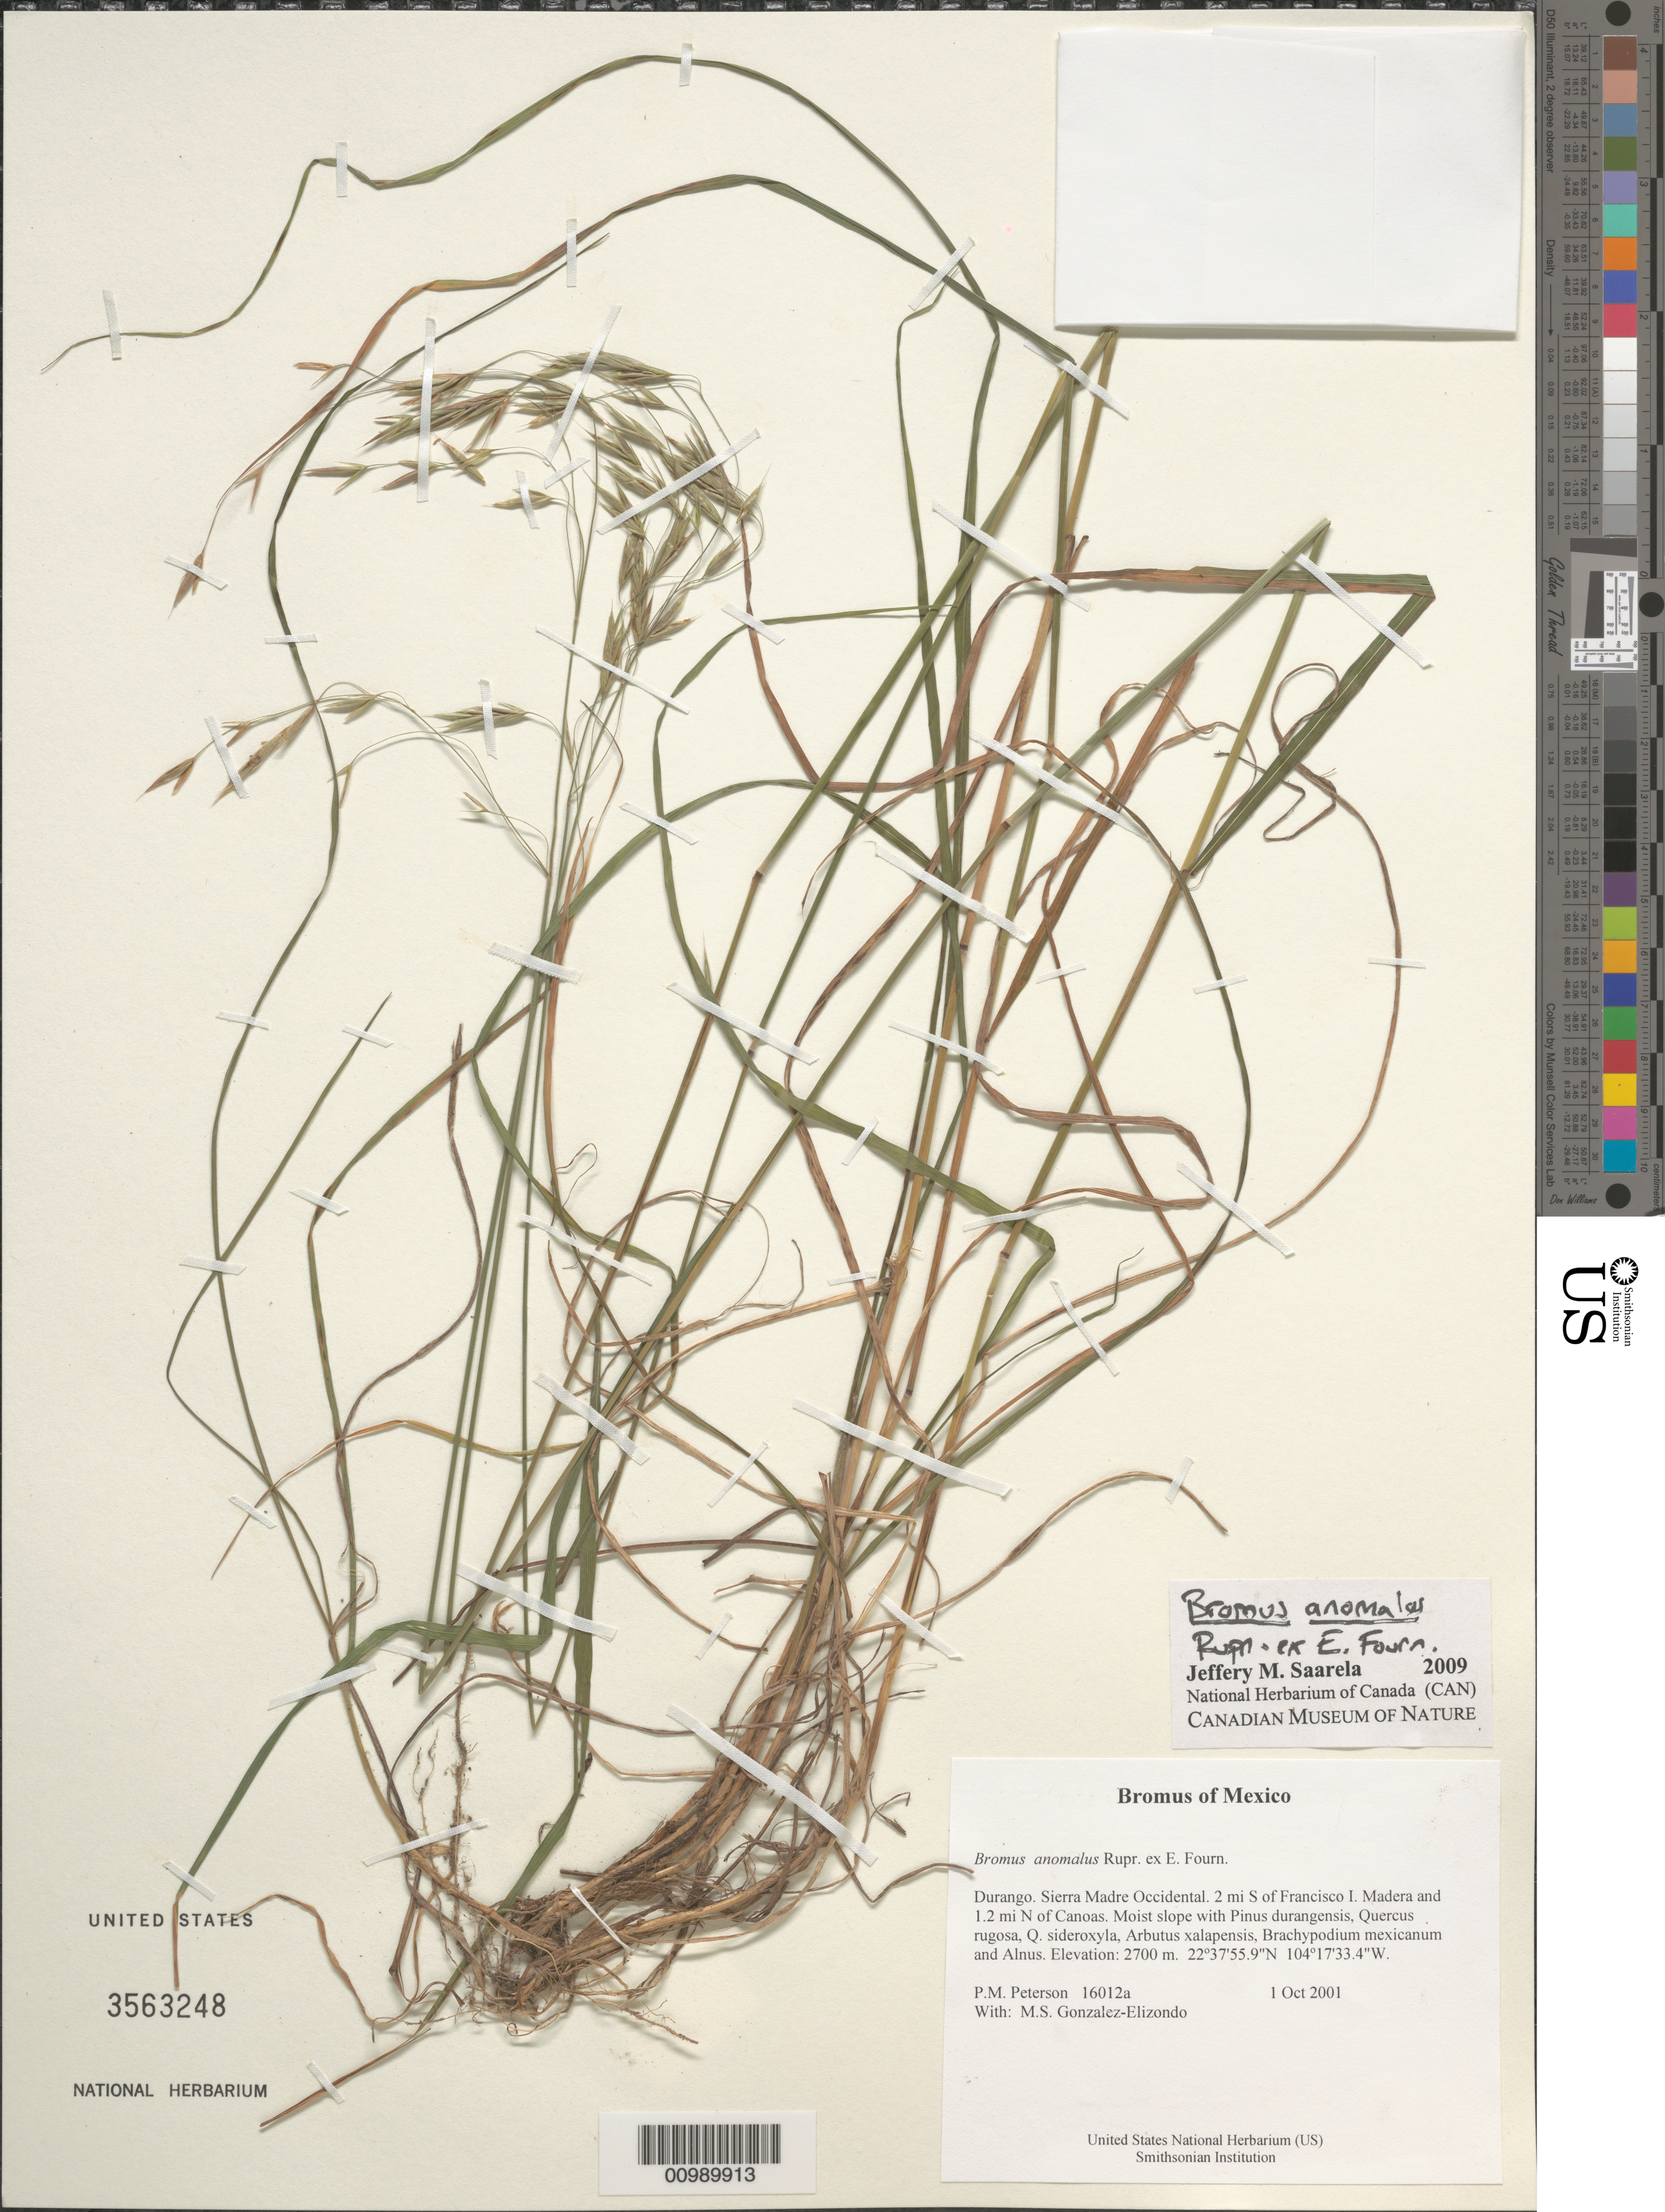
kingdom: Plantae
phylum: Tracheophyta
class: Liliopsida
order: Poales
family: Poaceae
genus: Bromus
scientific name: Bromus anomalus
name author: Rupr. ex E. Fourn.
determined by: Saarela, J. M., (CAN), Canadian Museum of Nature (CANADA)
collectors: P. M. Peterson & M. S. González-Elizondo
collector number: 16012a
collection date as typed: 01 Oct 2001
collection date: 2001-10-01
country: Mexico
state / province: Durango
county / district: Sierra Madre Occidental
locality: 2 mi S of Francisco I. Madera and 1.2 mi N of Canoas. Moist slope with Pinus durangensis, Quercus rugosa, Q. sideroxyla, Arbutus xalapensis, Brachypodium mexicanum and Alnus.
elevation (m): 2700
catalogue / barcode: US 3563248